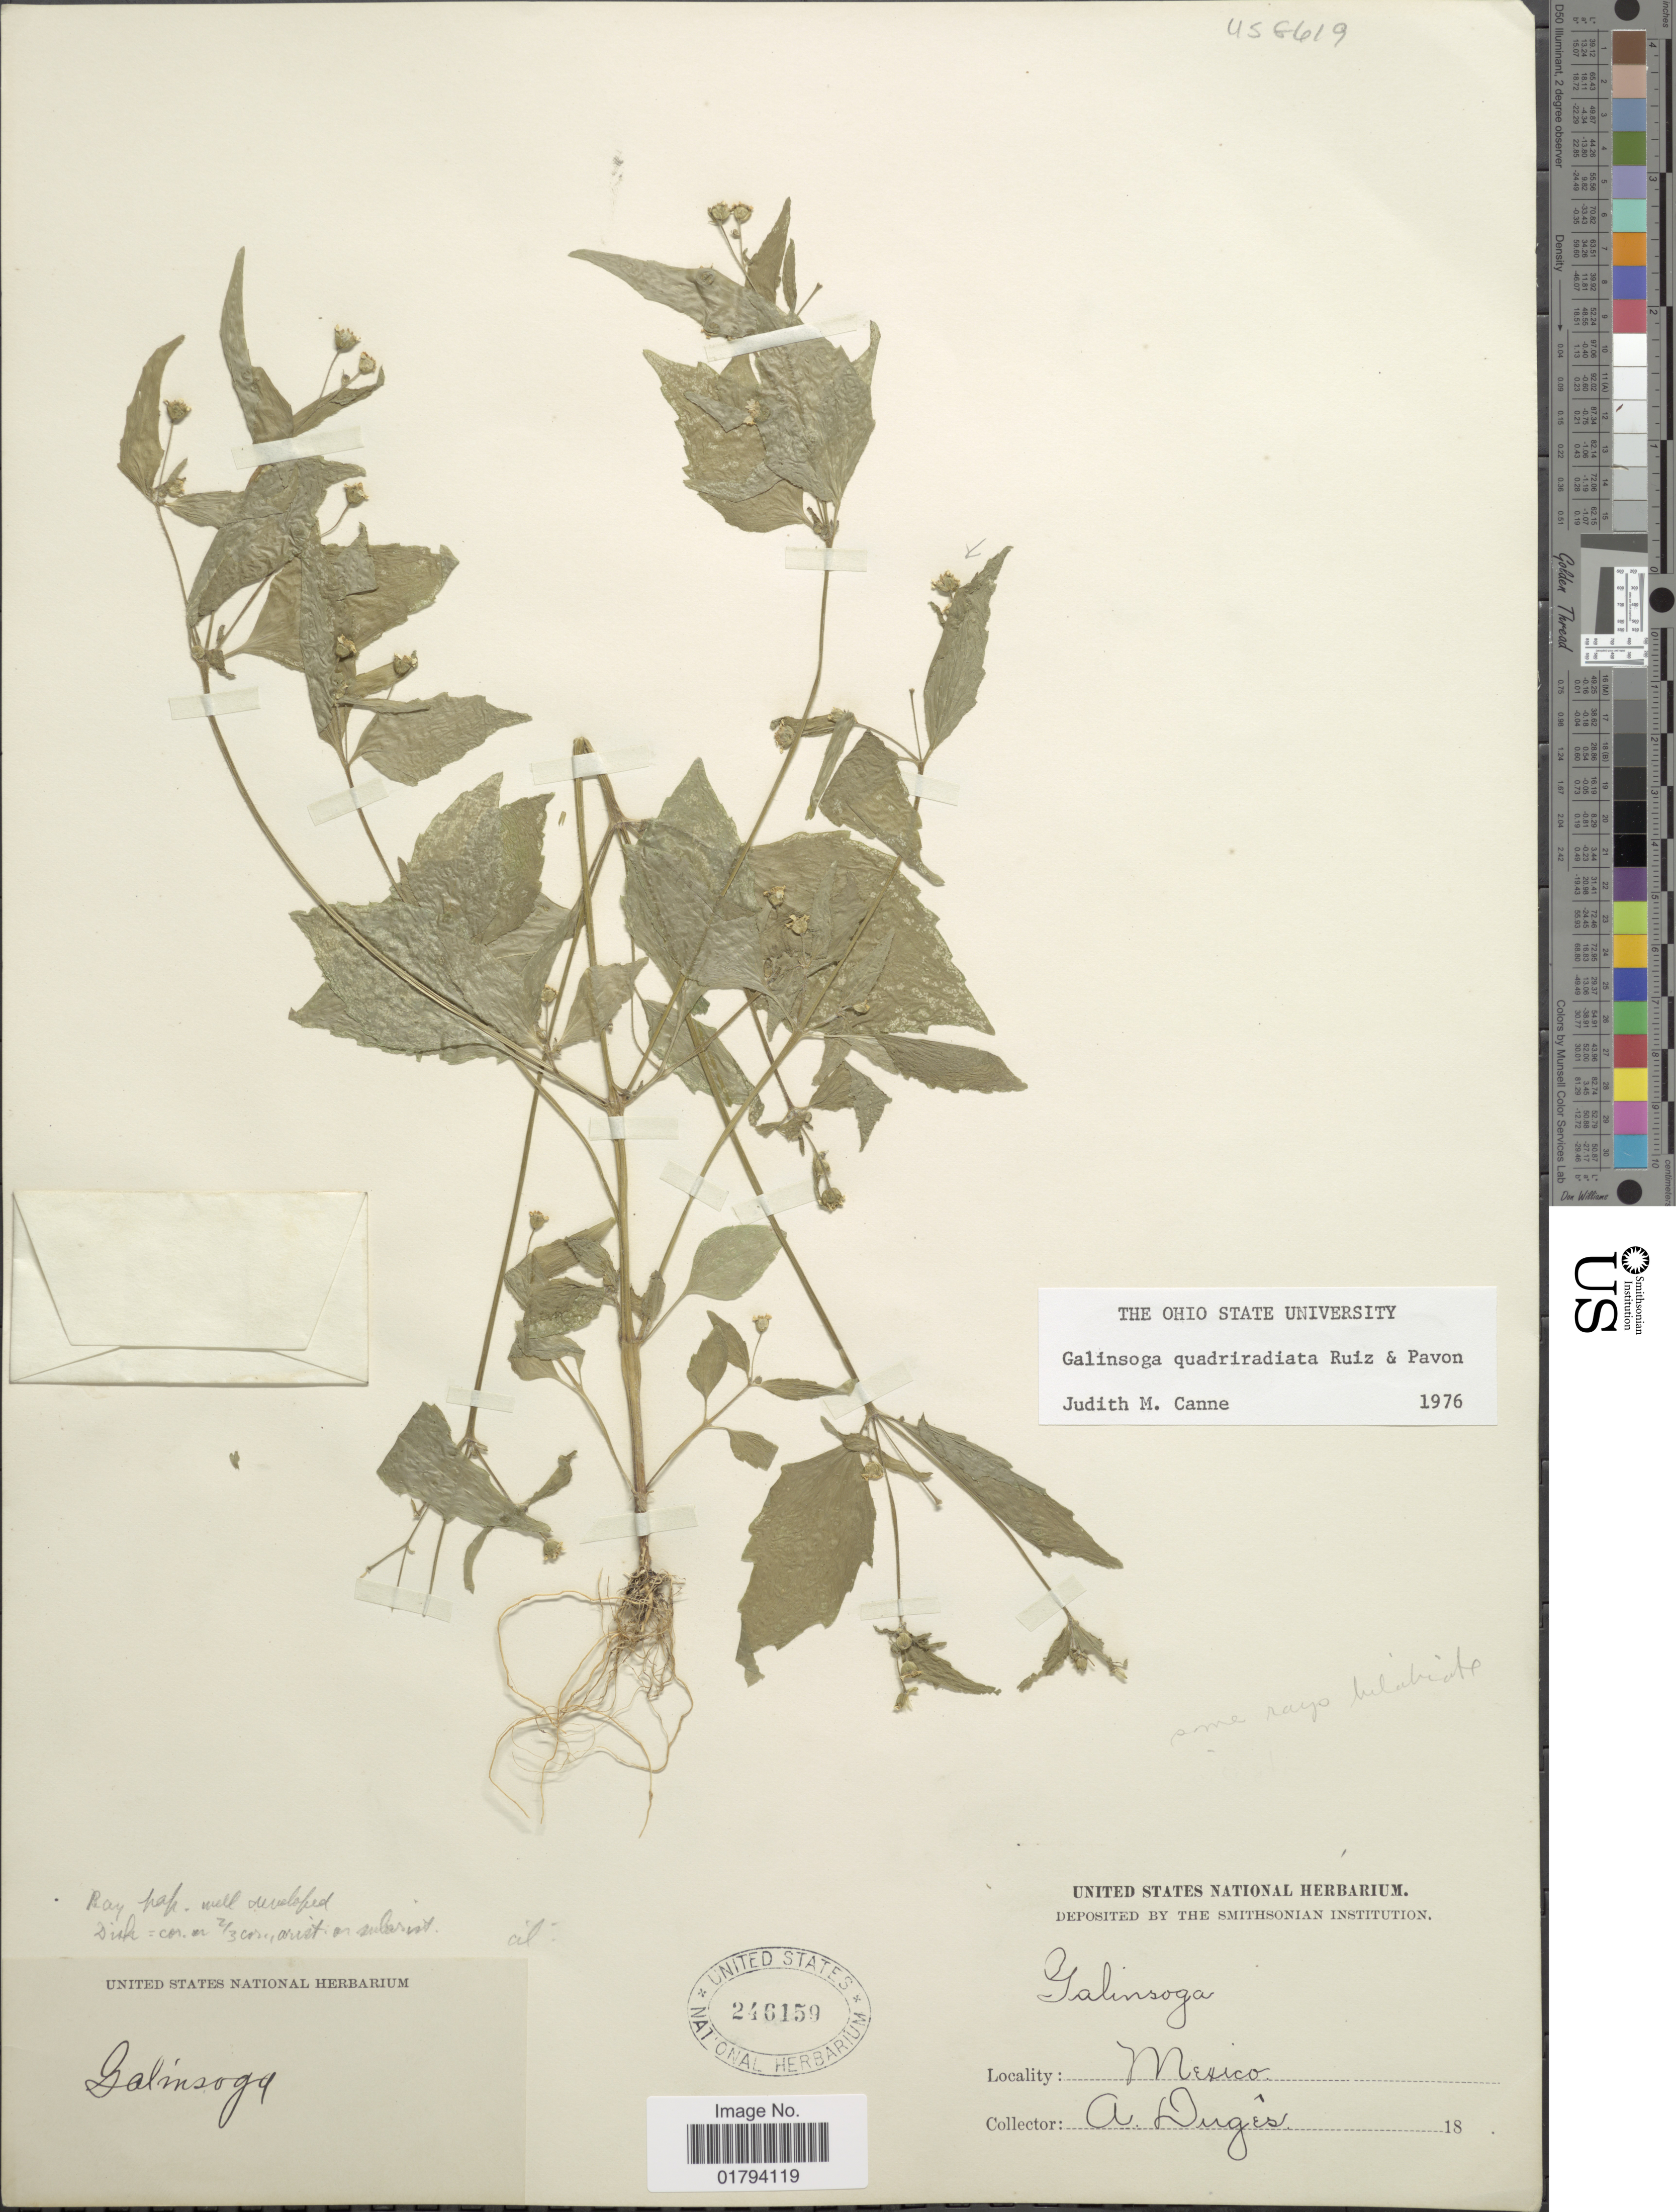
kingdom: Plantae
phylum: Tracheophyta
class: Magnoliopsida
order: Asterales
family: Asteraceae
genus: Galinsoga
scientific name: Galinsoga quadriradiata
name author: Ruiz & Pav.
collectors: A. Dugès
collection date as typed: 18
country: Mexico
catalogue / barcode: US 246159